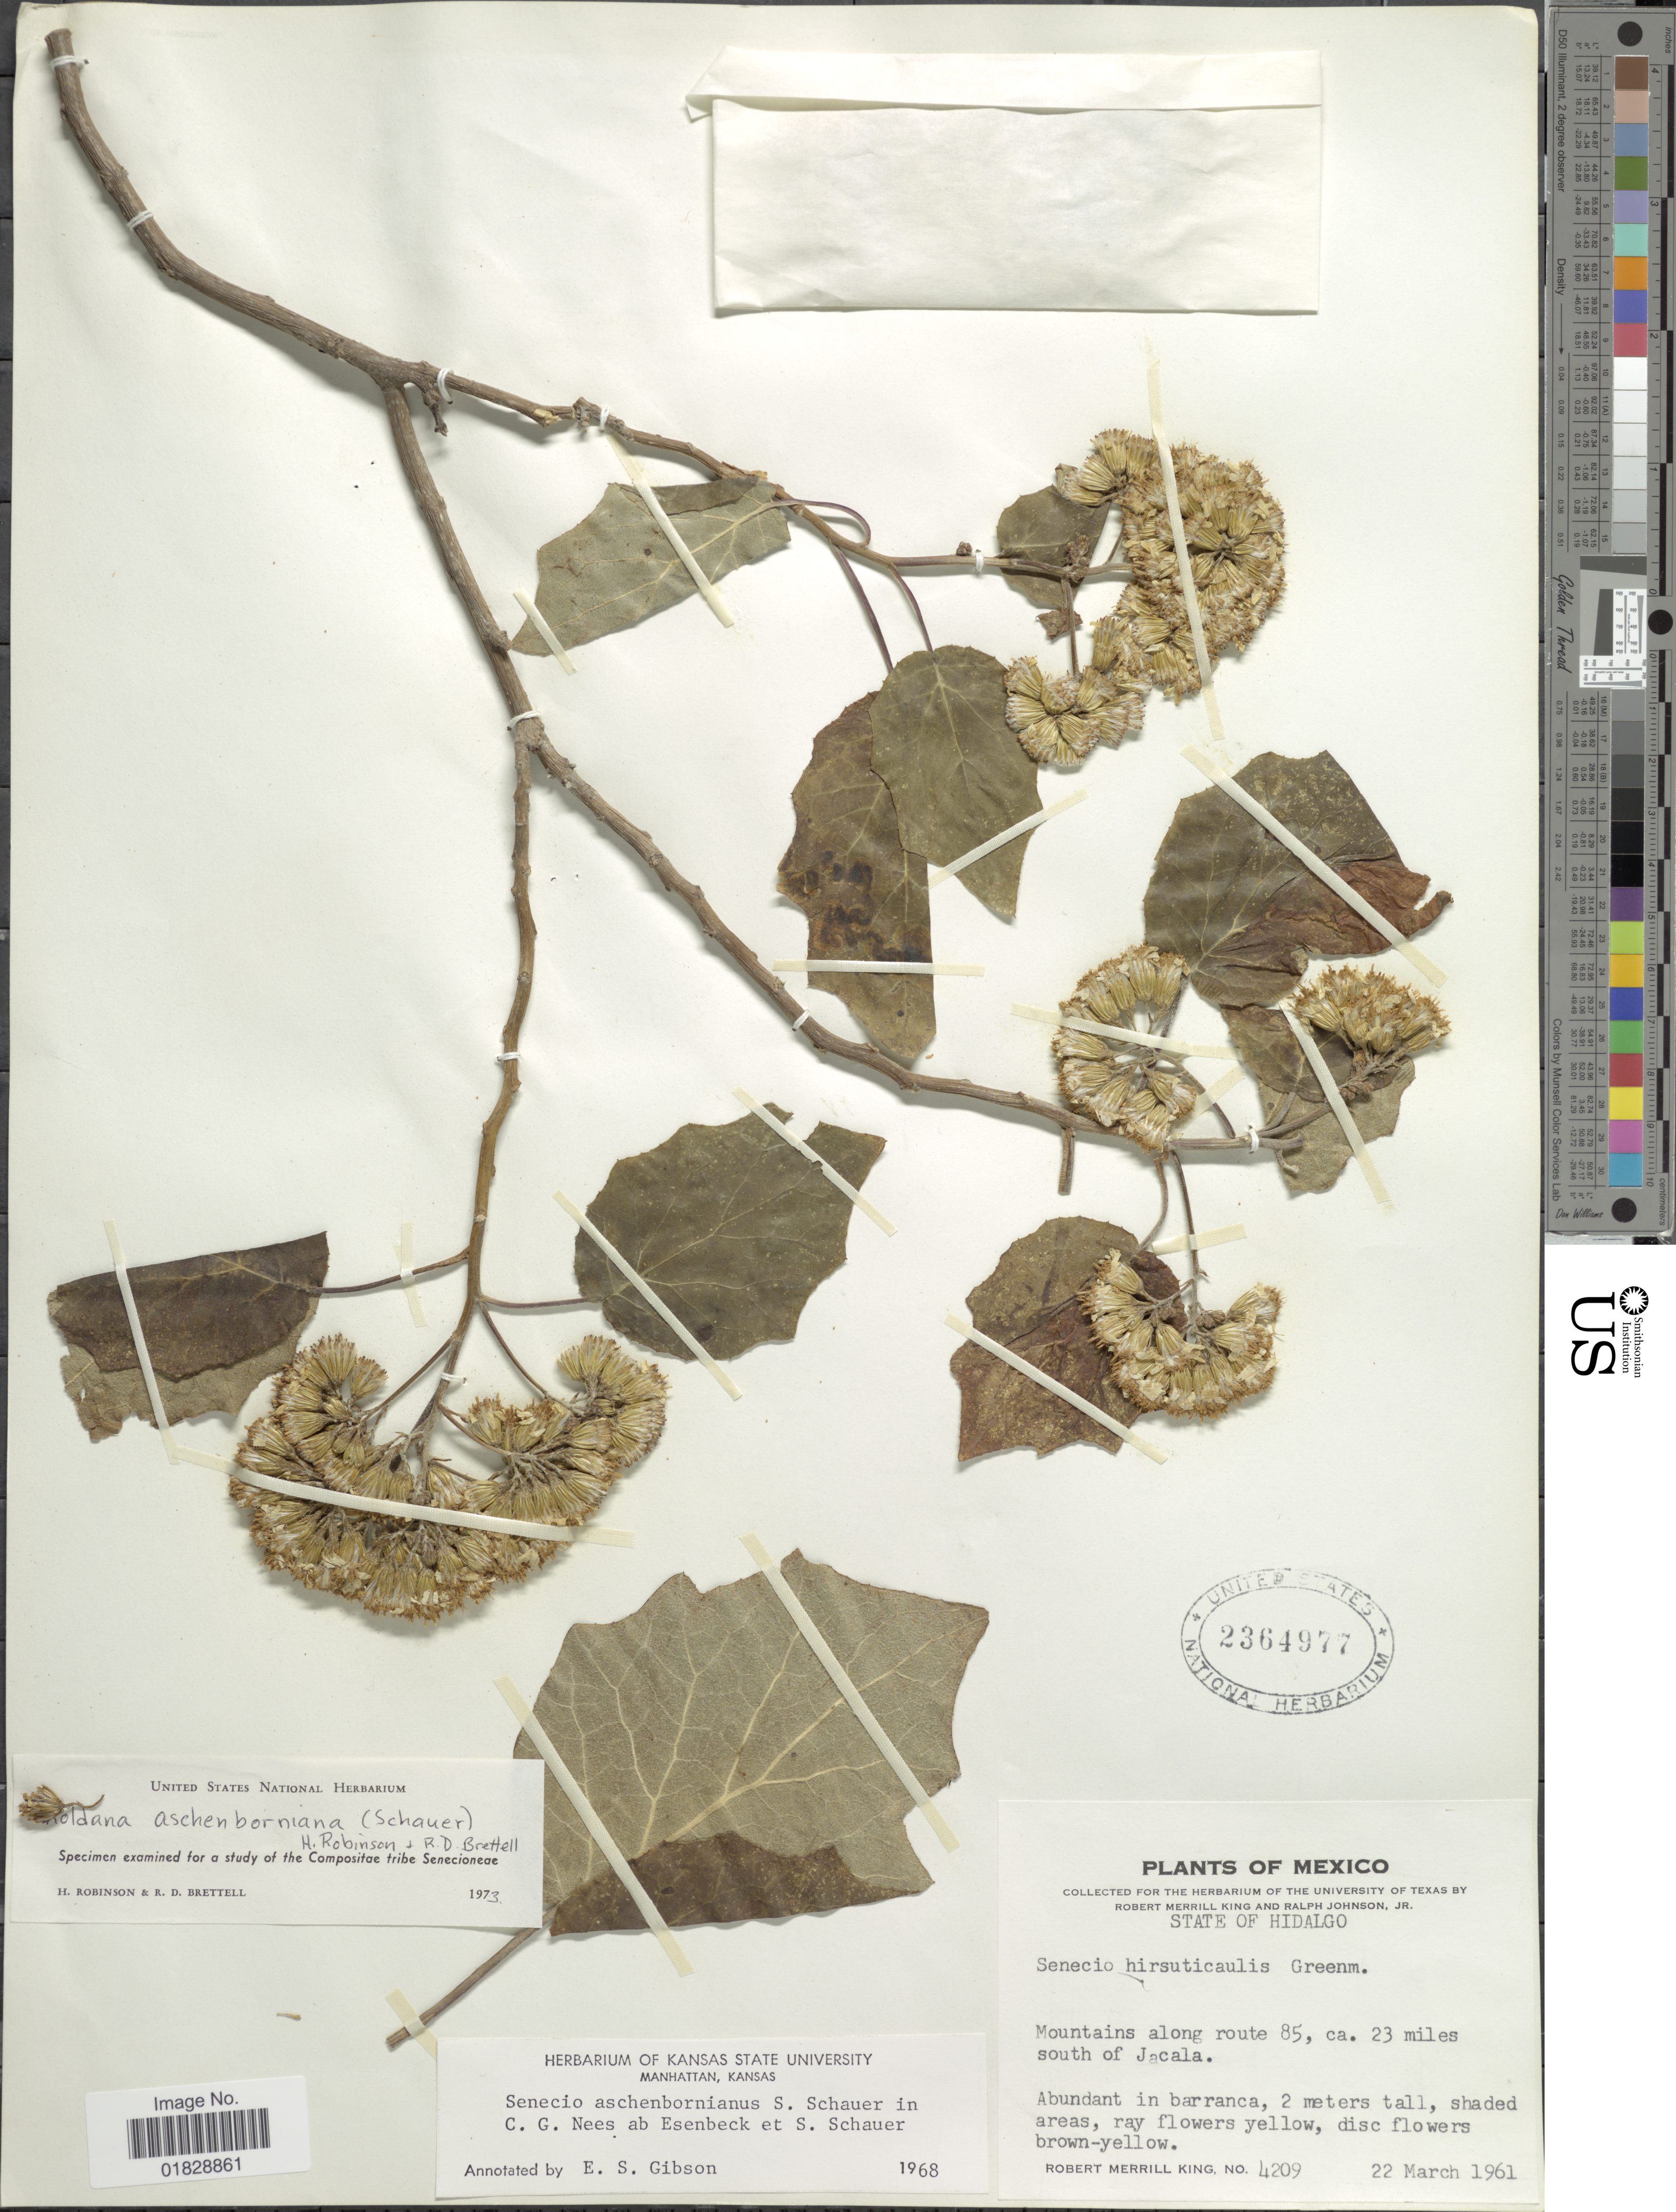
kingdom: Plantae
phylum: Tracheophyta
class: Magnoliopsida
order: Asterales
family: Asteraceae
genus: Roldana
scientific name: Roldana aschenborniana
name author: (S. Schauer) H. Rob. & Brettell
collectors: R. M. King & R. Johnson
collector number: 4209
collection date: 1961-03-22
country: Mexico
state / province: Hidalgo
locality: State of Hidalgo. Mountains along route 85, ca. 23 miles south of Jacala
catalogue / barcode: US 2364977